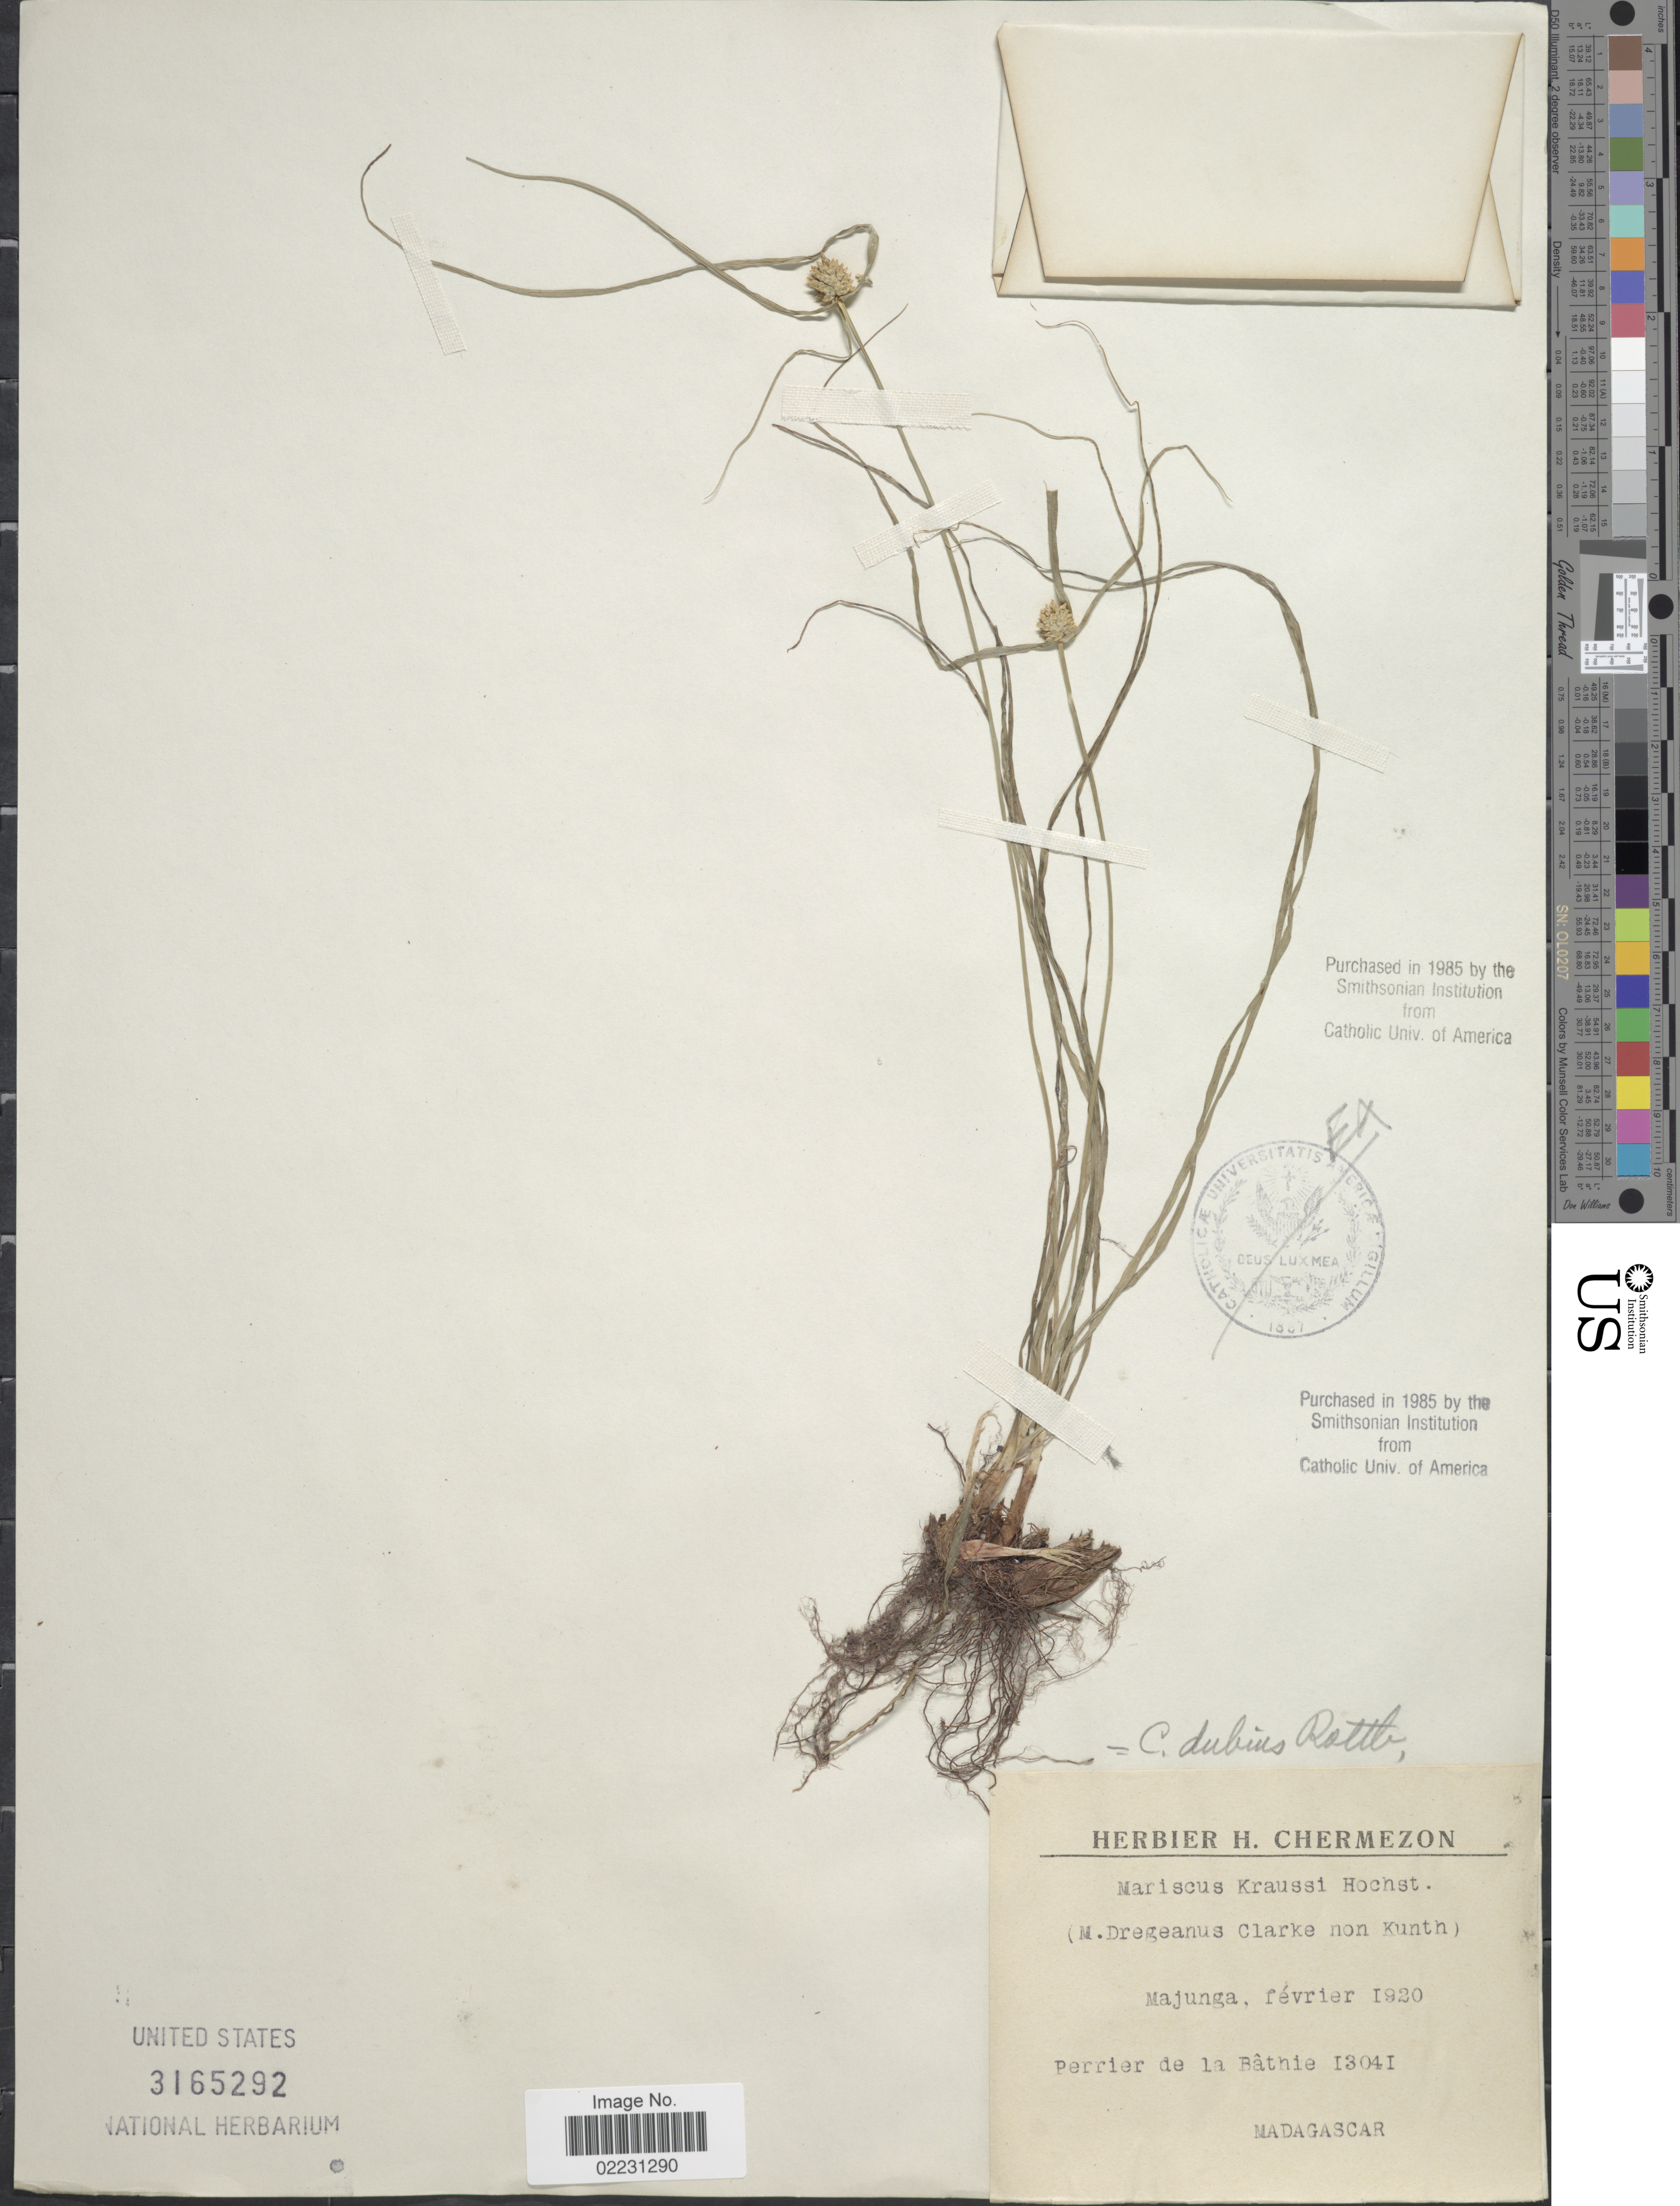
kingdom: Plantae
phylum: Tracheophyta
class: Liliopsida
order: Poales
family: Cyperaceae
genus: Cyperus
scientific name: Cyperus dubius Rottb. var. dubius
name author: Rottb.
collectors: Perrier de la Bâthie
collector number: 13041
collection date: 1920-02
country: Madagascar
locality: Majunga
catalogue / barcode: US 3165292